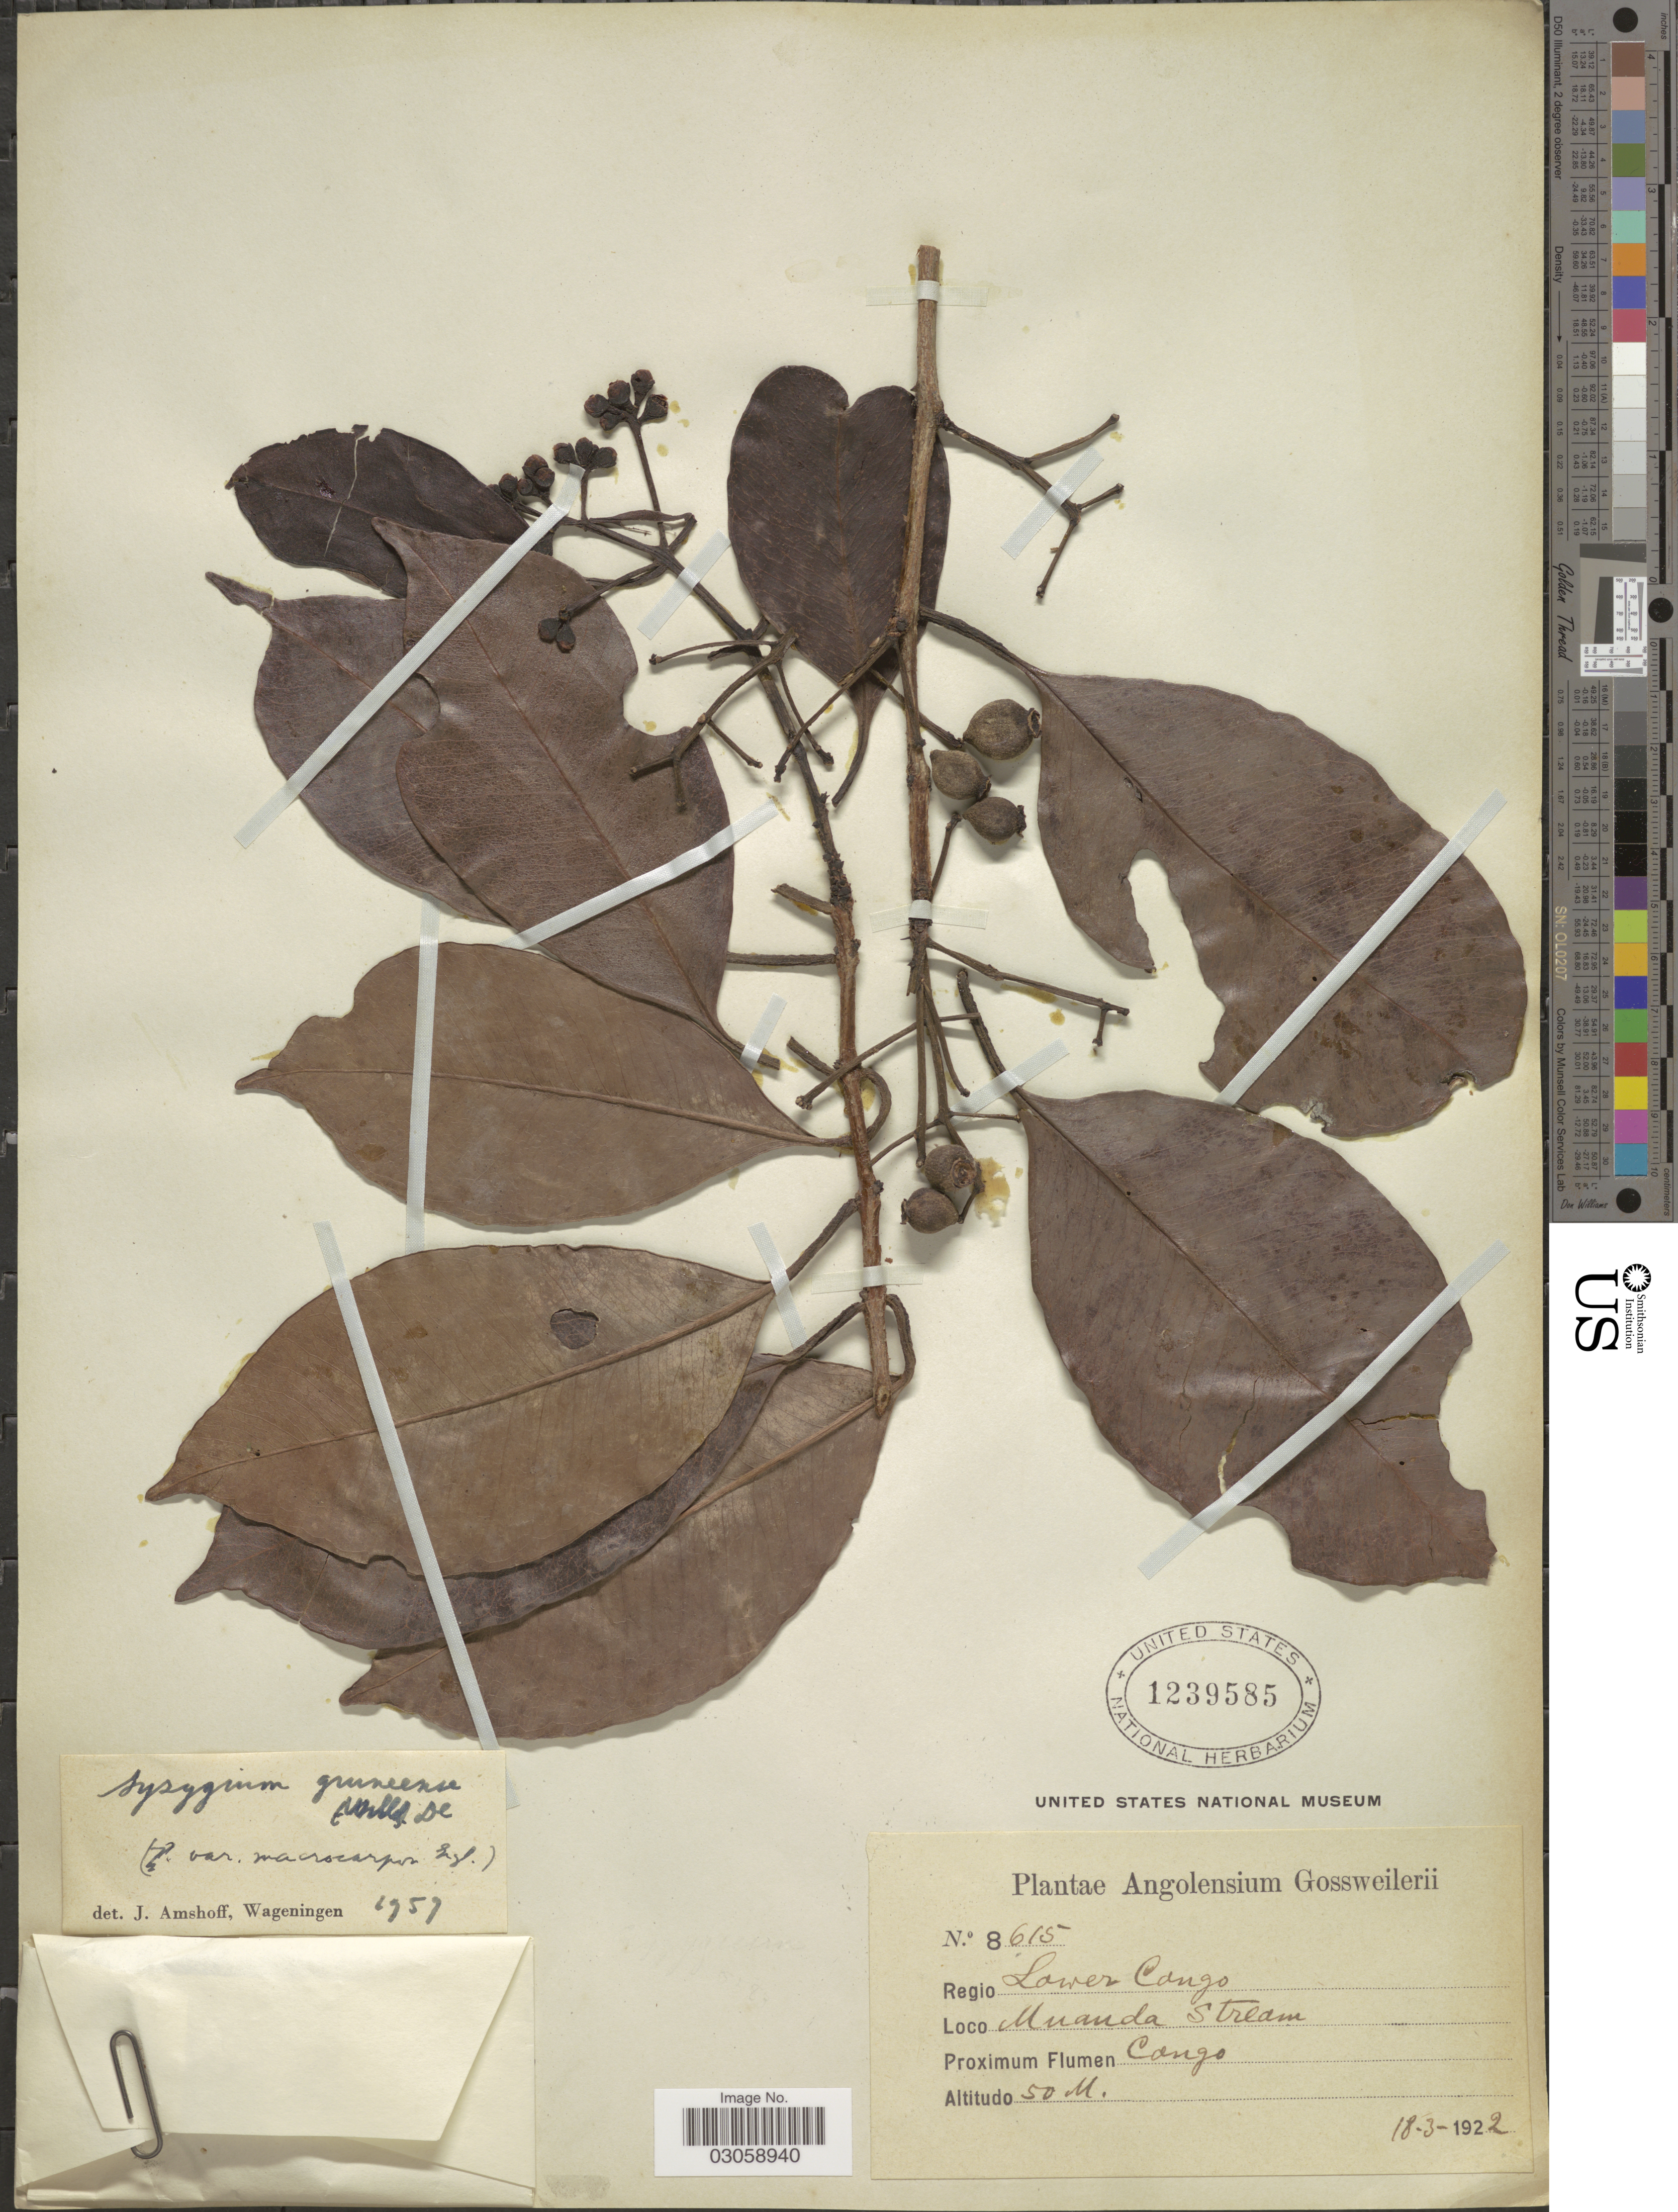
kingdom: Plantae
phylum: Tracheophyta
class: Magnoliopsida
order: Myrtales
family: Myrtaceae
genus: Syzygium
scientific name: Syzygium guineense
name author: (Willd.) DC.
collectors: -. Gossweiler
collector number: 8615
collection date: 1922-03-18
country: Angola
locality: Regio Lower Congo, Muanda Stream, Congo.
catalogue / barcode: US 1239585